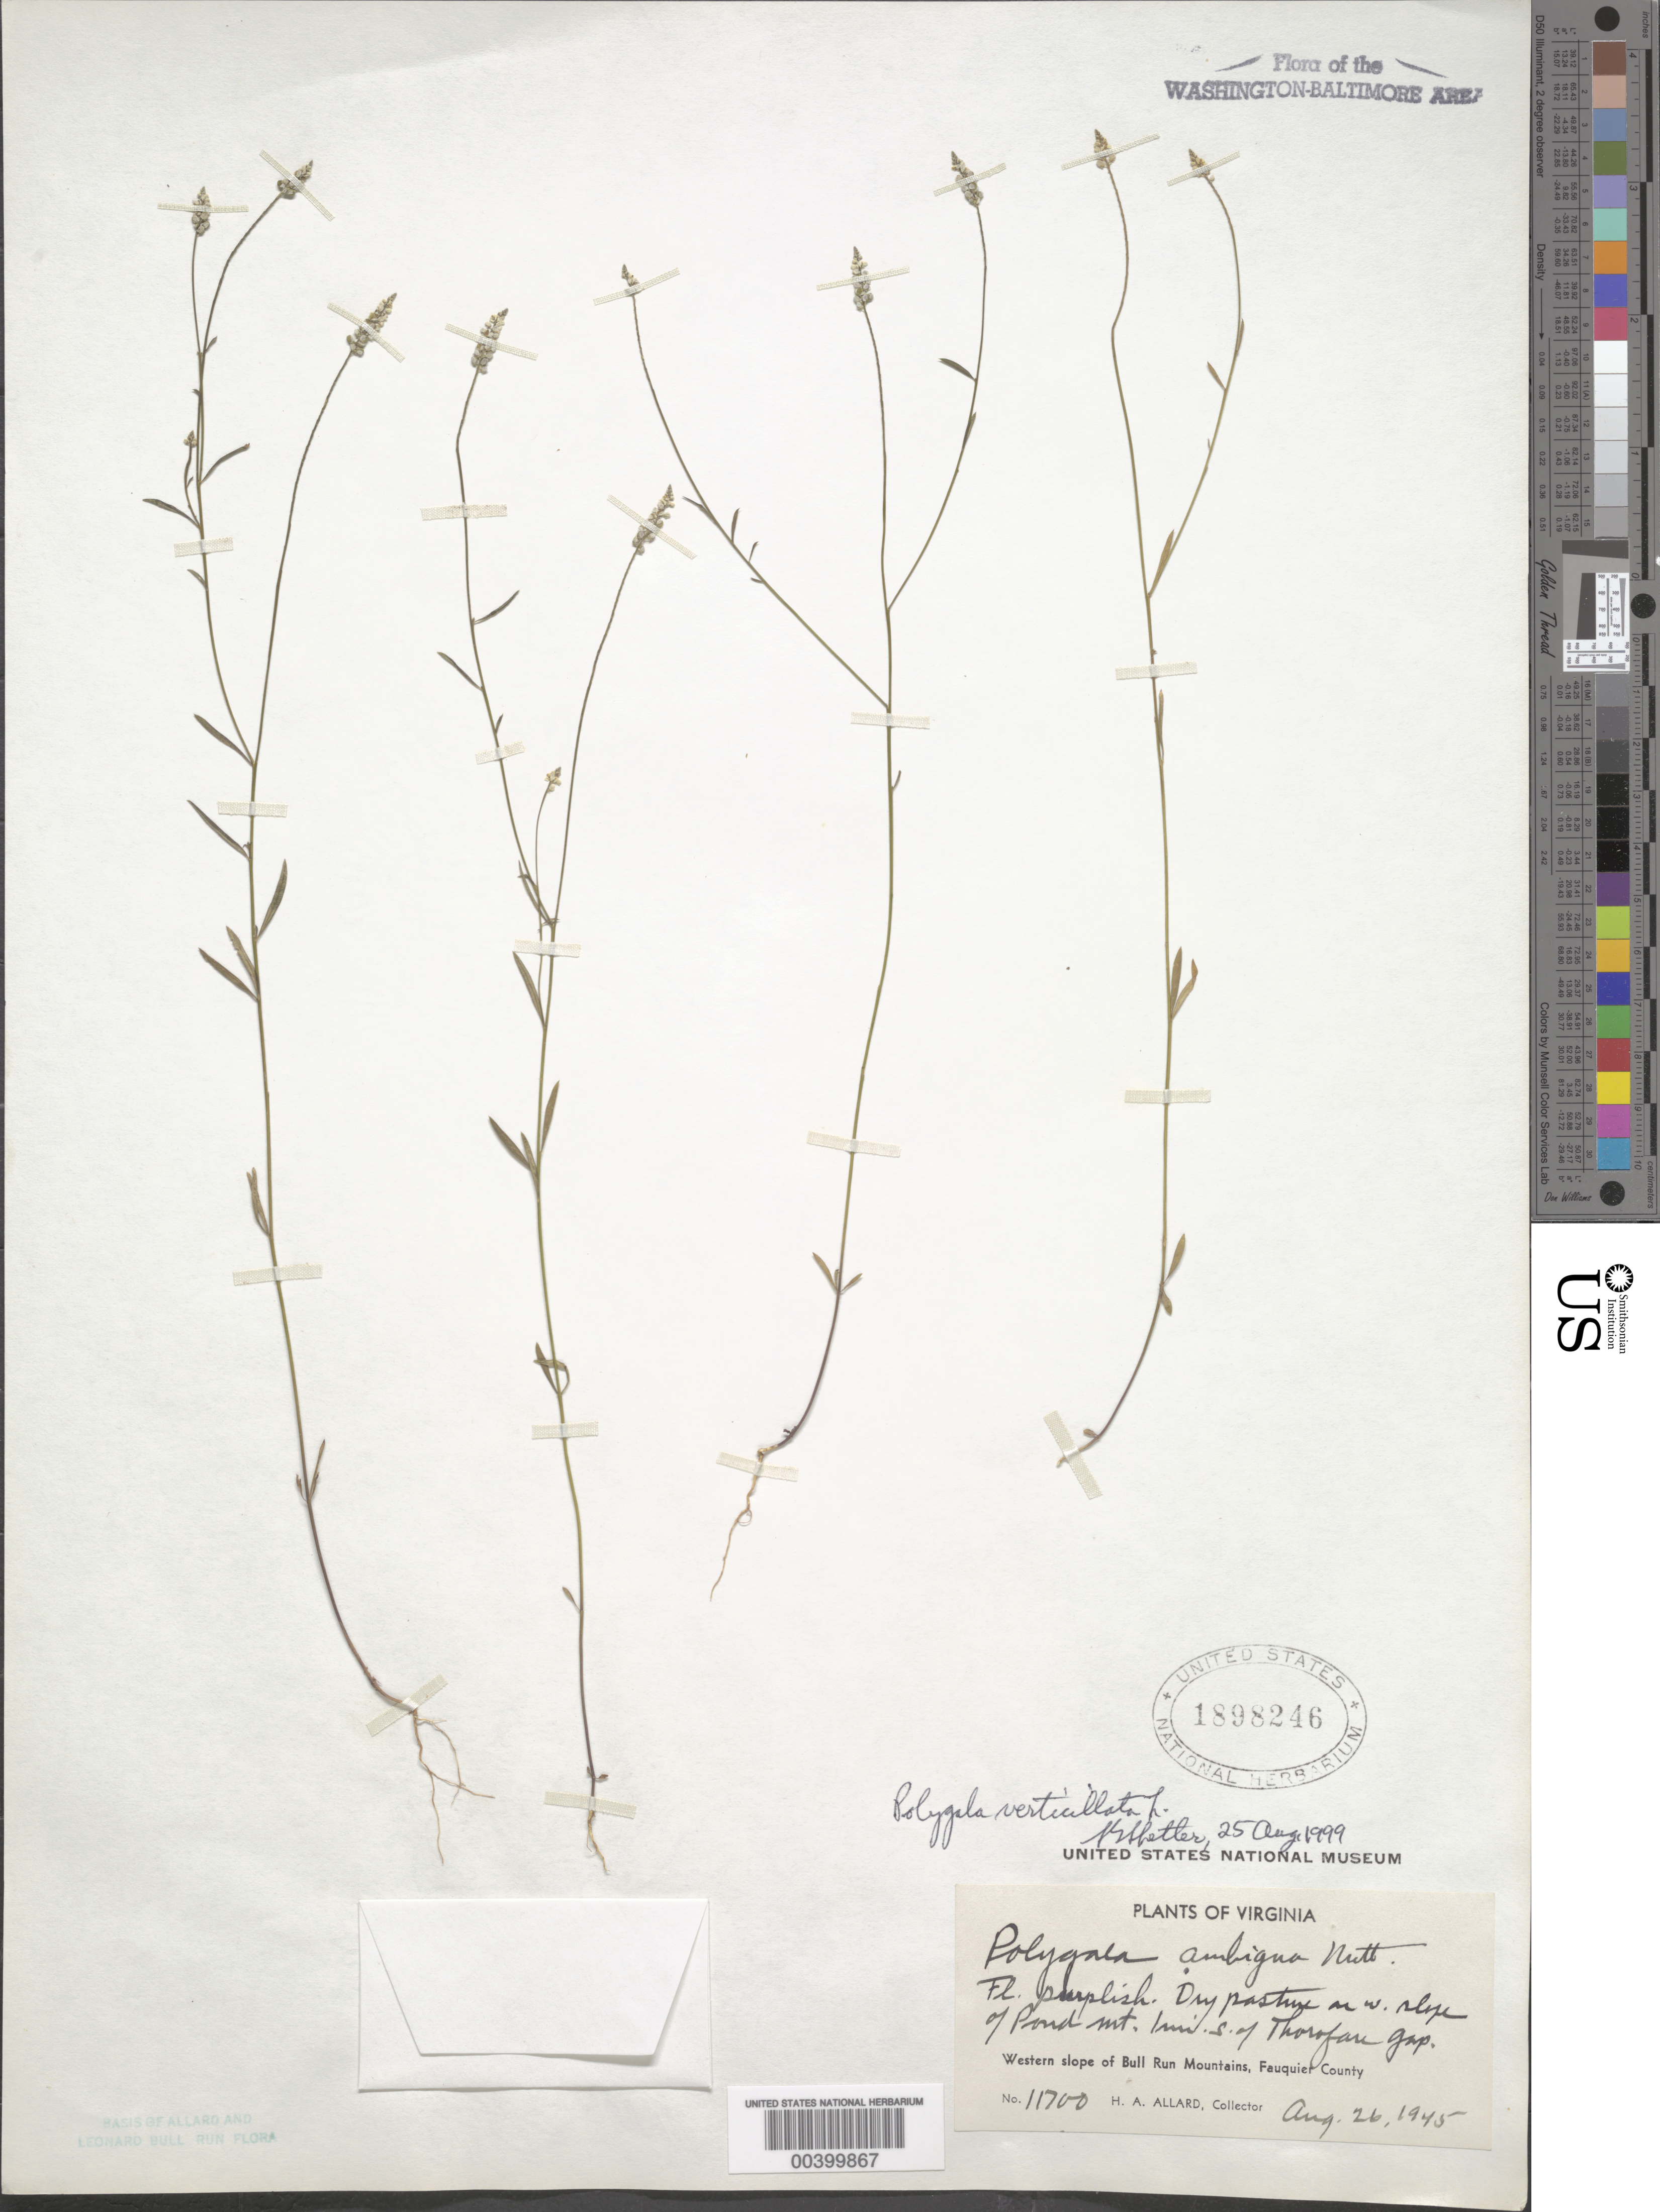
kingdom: Plantae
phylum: Tracheophyta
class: Magnoliopsida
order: Fabales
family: Polygalaceae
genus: Polygala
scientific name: Polygala verticillata var. ambigua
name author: (Nutt.) Alph. Wood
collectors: H. A. Allard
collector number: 11700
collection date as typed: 26 Aug 1945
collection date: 1945-08-26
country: United States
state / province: Virginia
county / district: Fauquier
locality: South of Thorofare Gap, Pond Mountains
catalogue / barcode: US 1898246